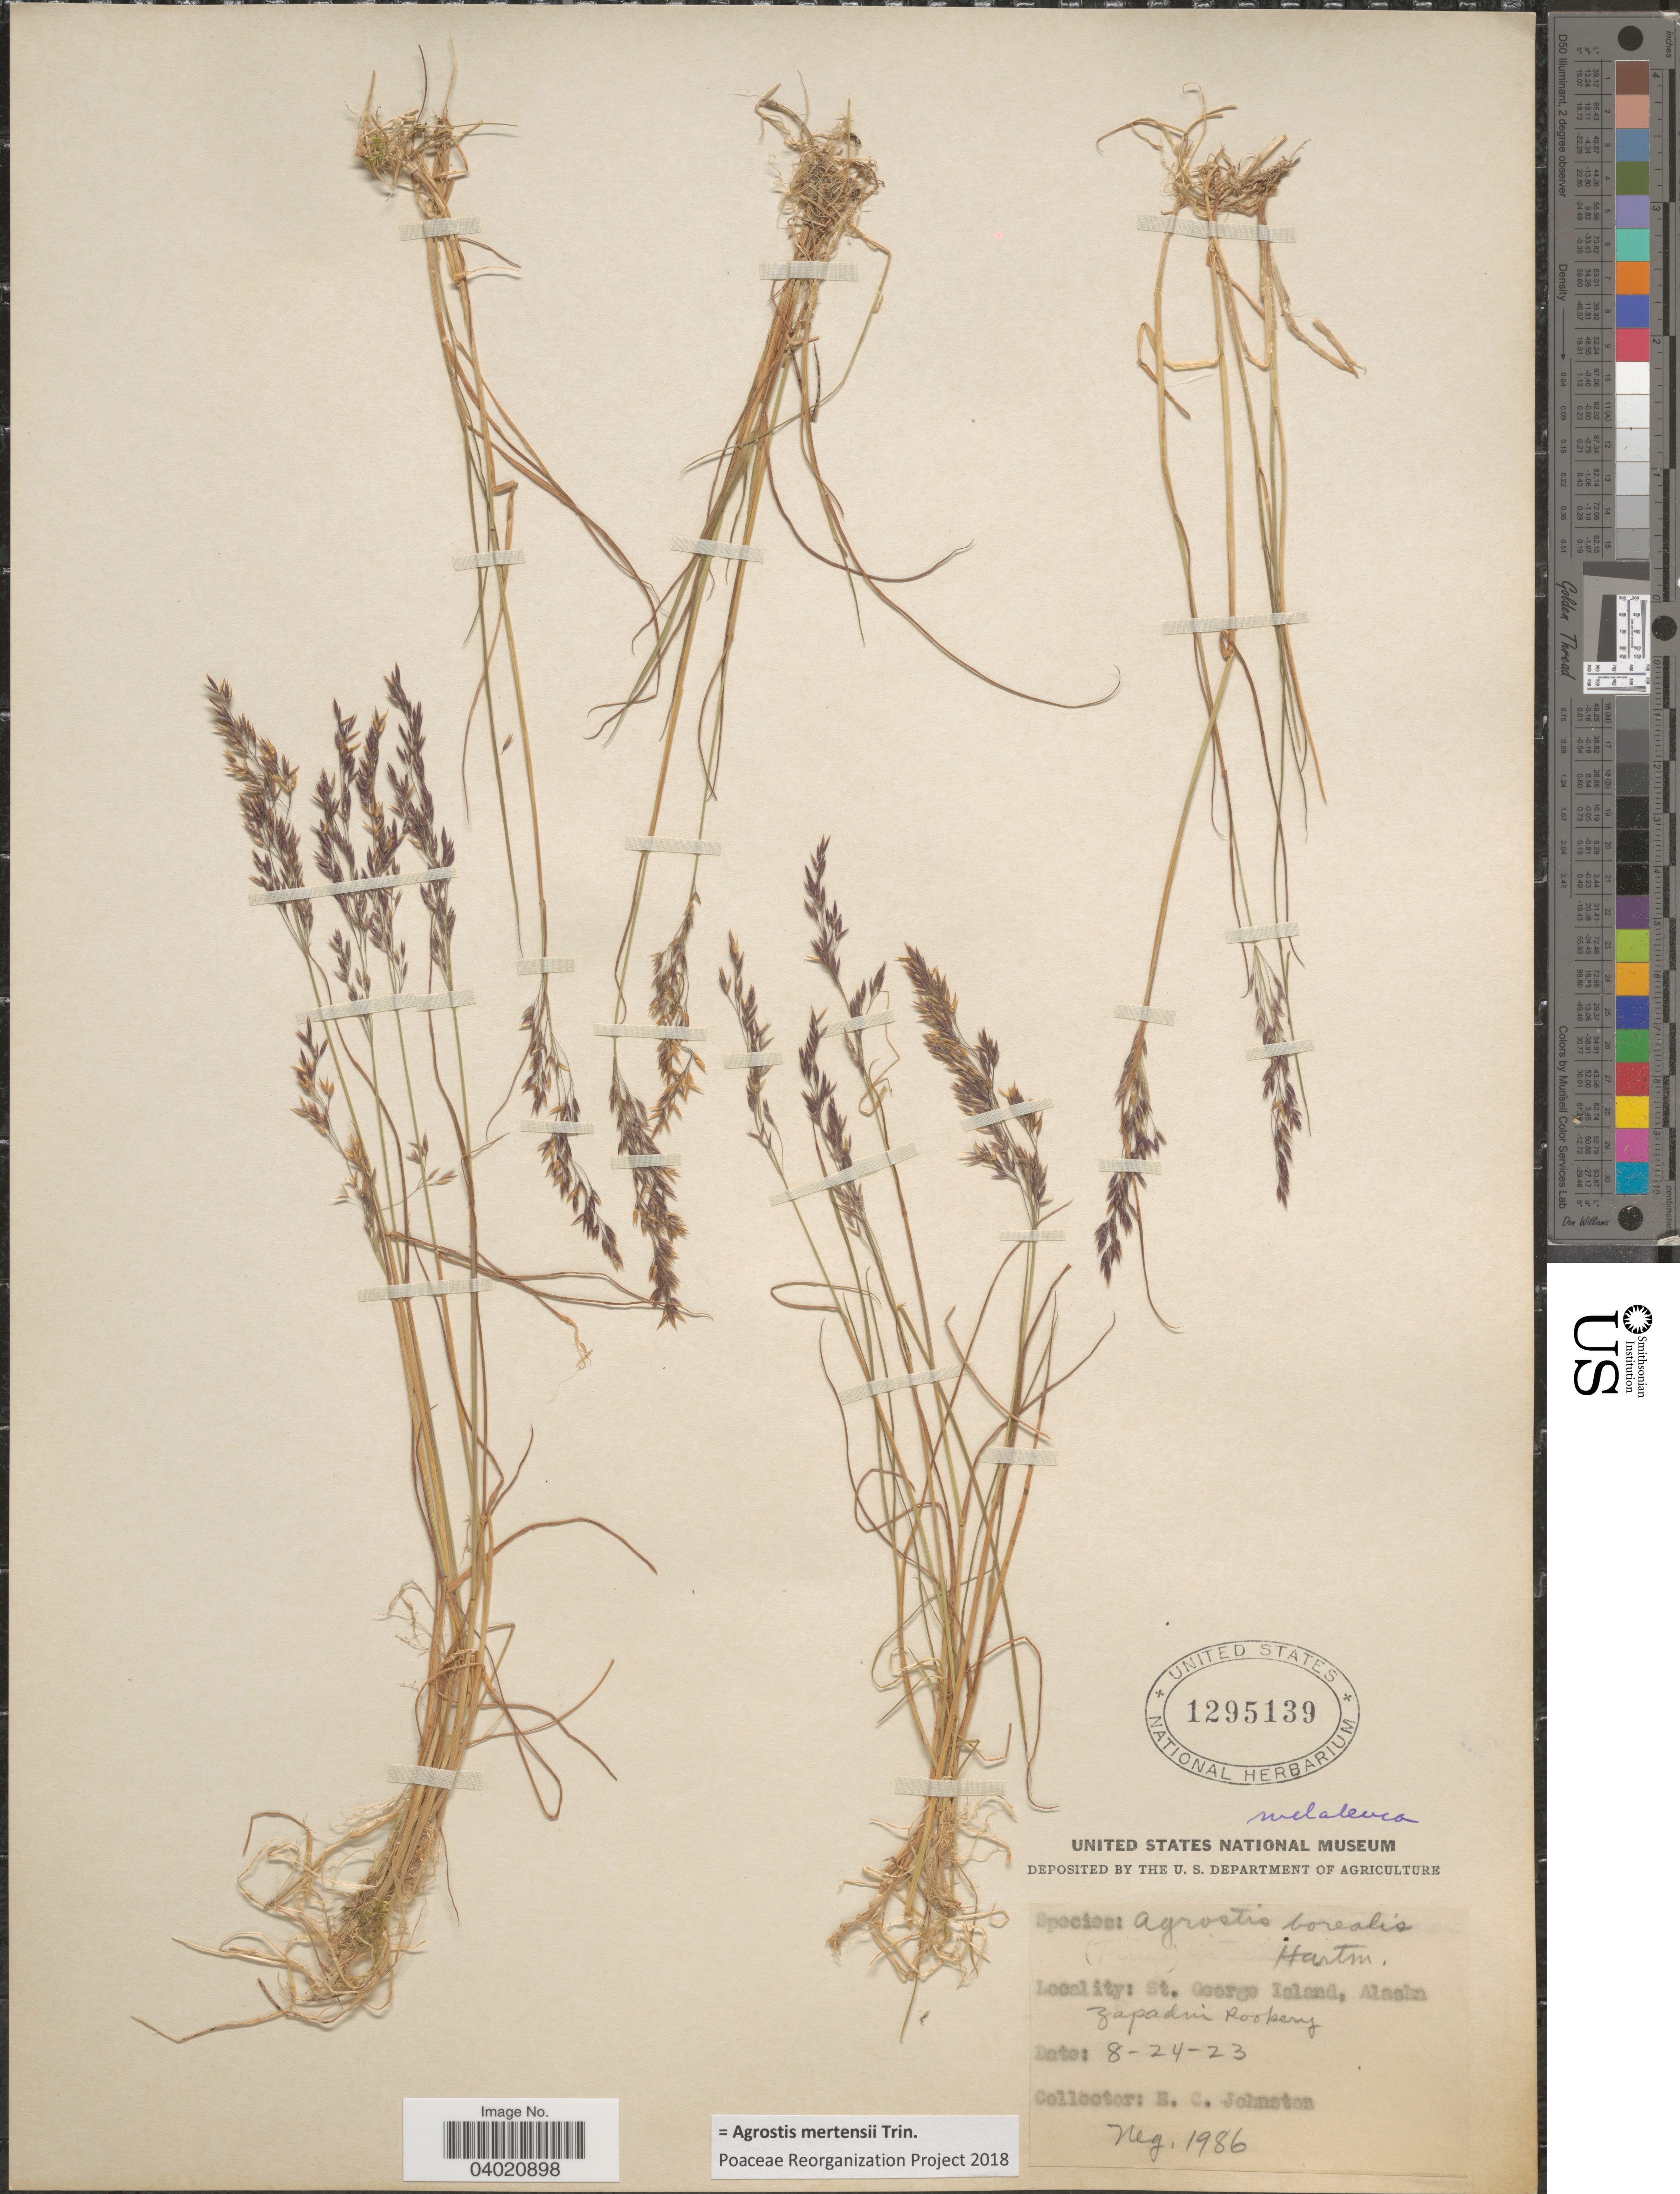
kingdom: Plantae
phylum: Tracheophyta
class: Liliopsida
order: Poales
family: Poaceae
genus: Agrostis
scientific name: Agrostis mertensii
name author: Trin.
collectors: E. C. Johnston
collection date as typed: Transcribed d/m/y: 24/8/23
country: United States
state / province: Alaska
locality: St. George Island. Zapadni Rookery.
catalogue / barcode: US 1295139